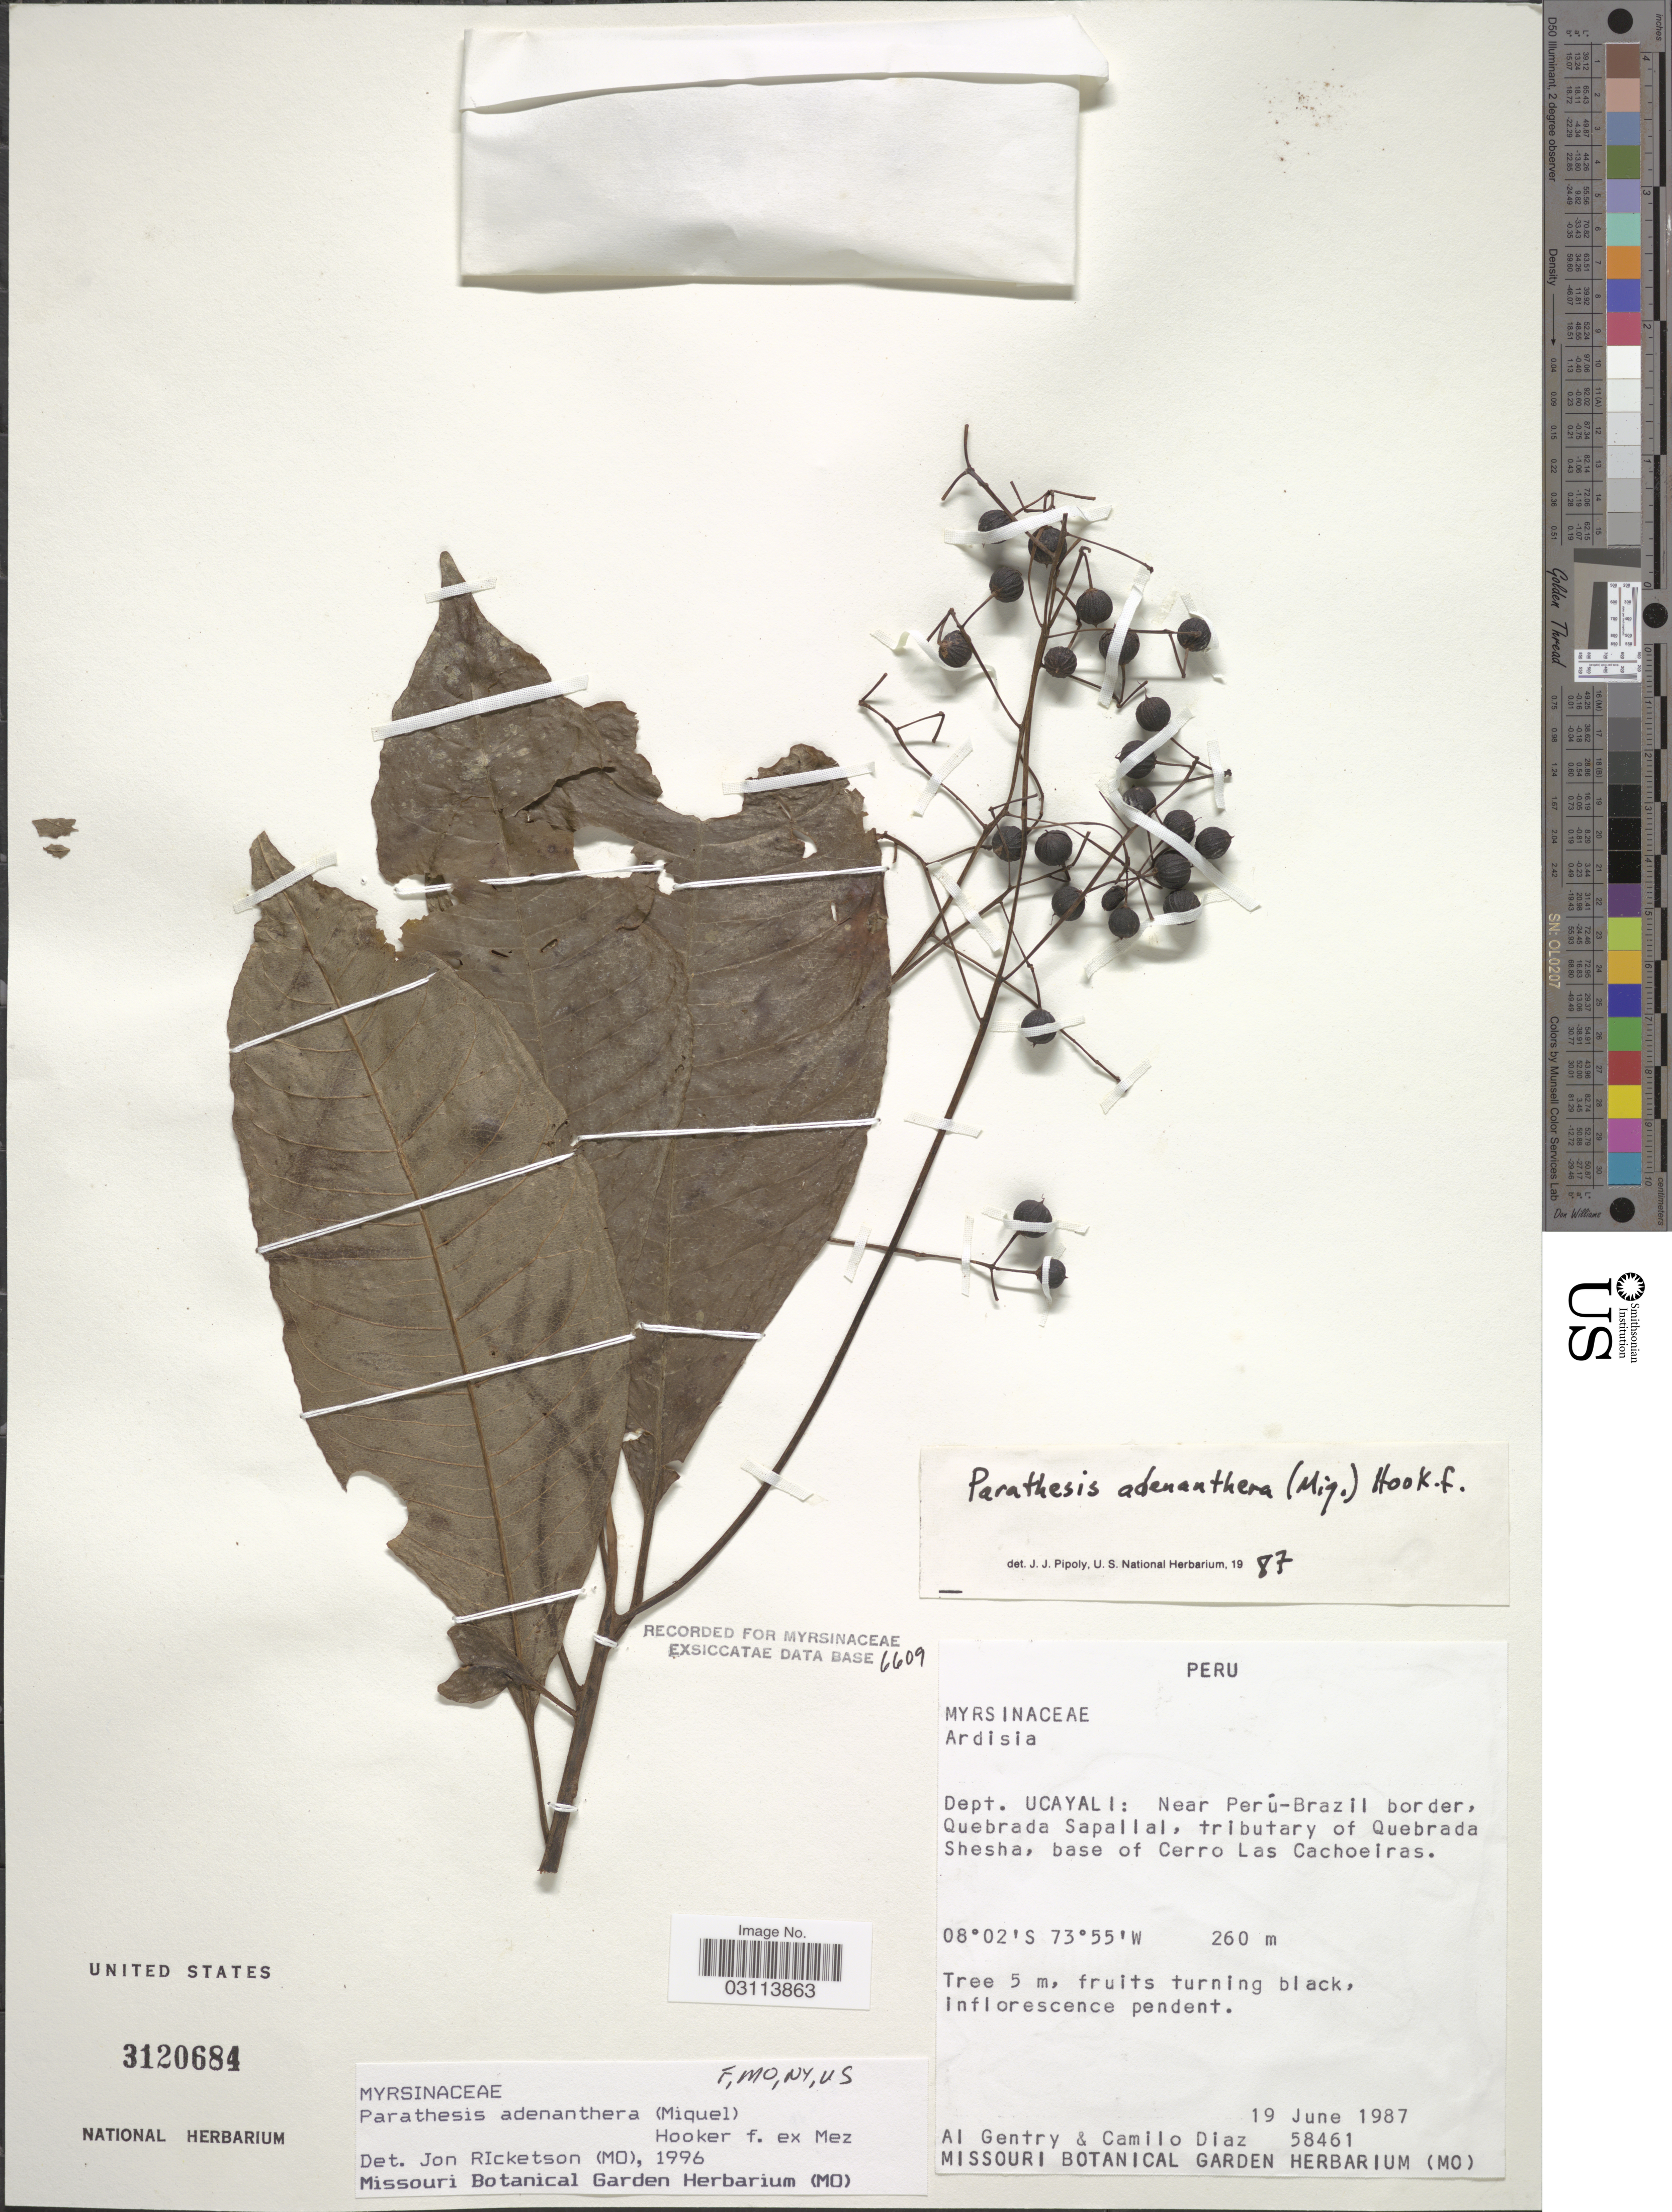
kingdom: Plantae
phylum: Tracheophyta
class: Magnoliopsida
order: Ericales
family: Primulaceae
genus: Parathesis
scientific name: Parathesis adenanthera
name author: (Miq.) Hook. f. ex Mez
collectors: A. H. Gentry & C. Díaz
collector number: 58461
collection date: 1987-06-19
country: Peru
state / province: Ucayali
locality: Dept. Ucayali: Near Perú-Brazil border, Quebrada Sapallal, tributary of Quebrada Shesha, base of Cerro Las Cachoeiras.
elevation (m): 260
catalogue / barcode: US 3120684